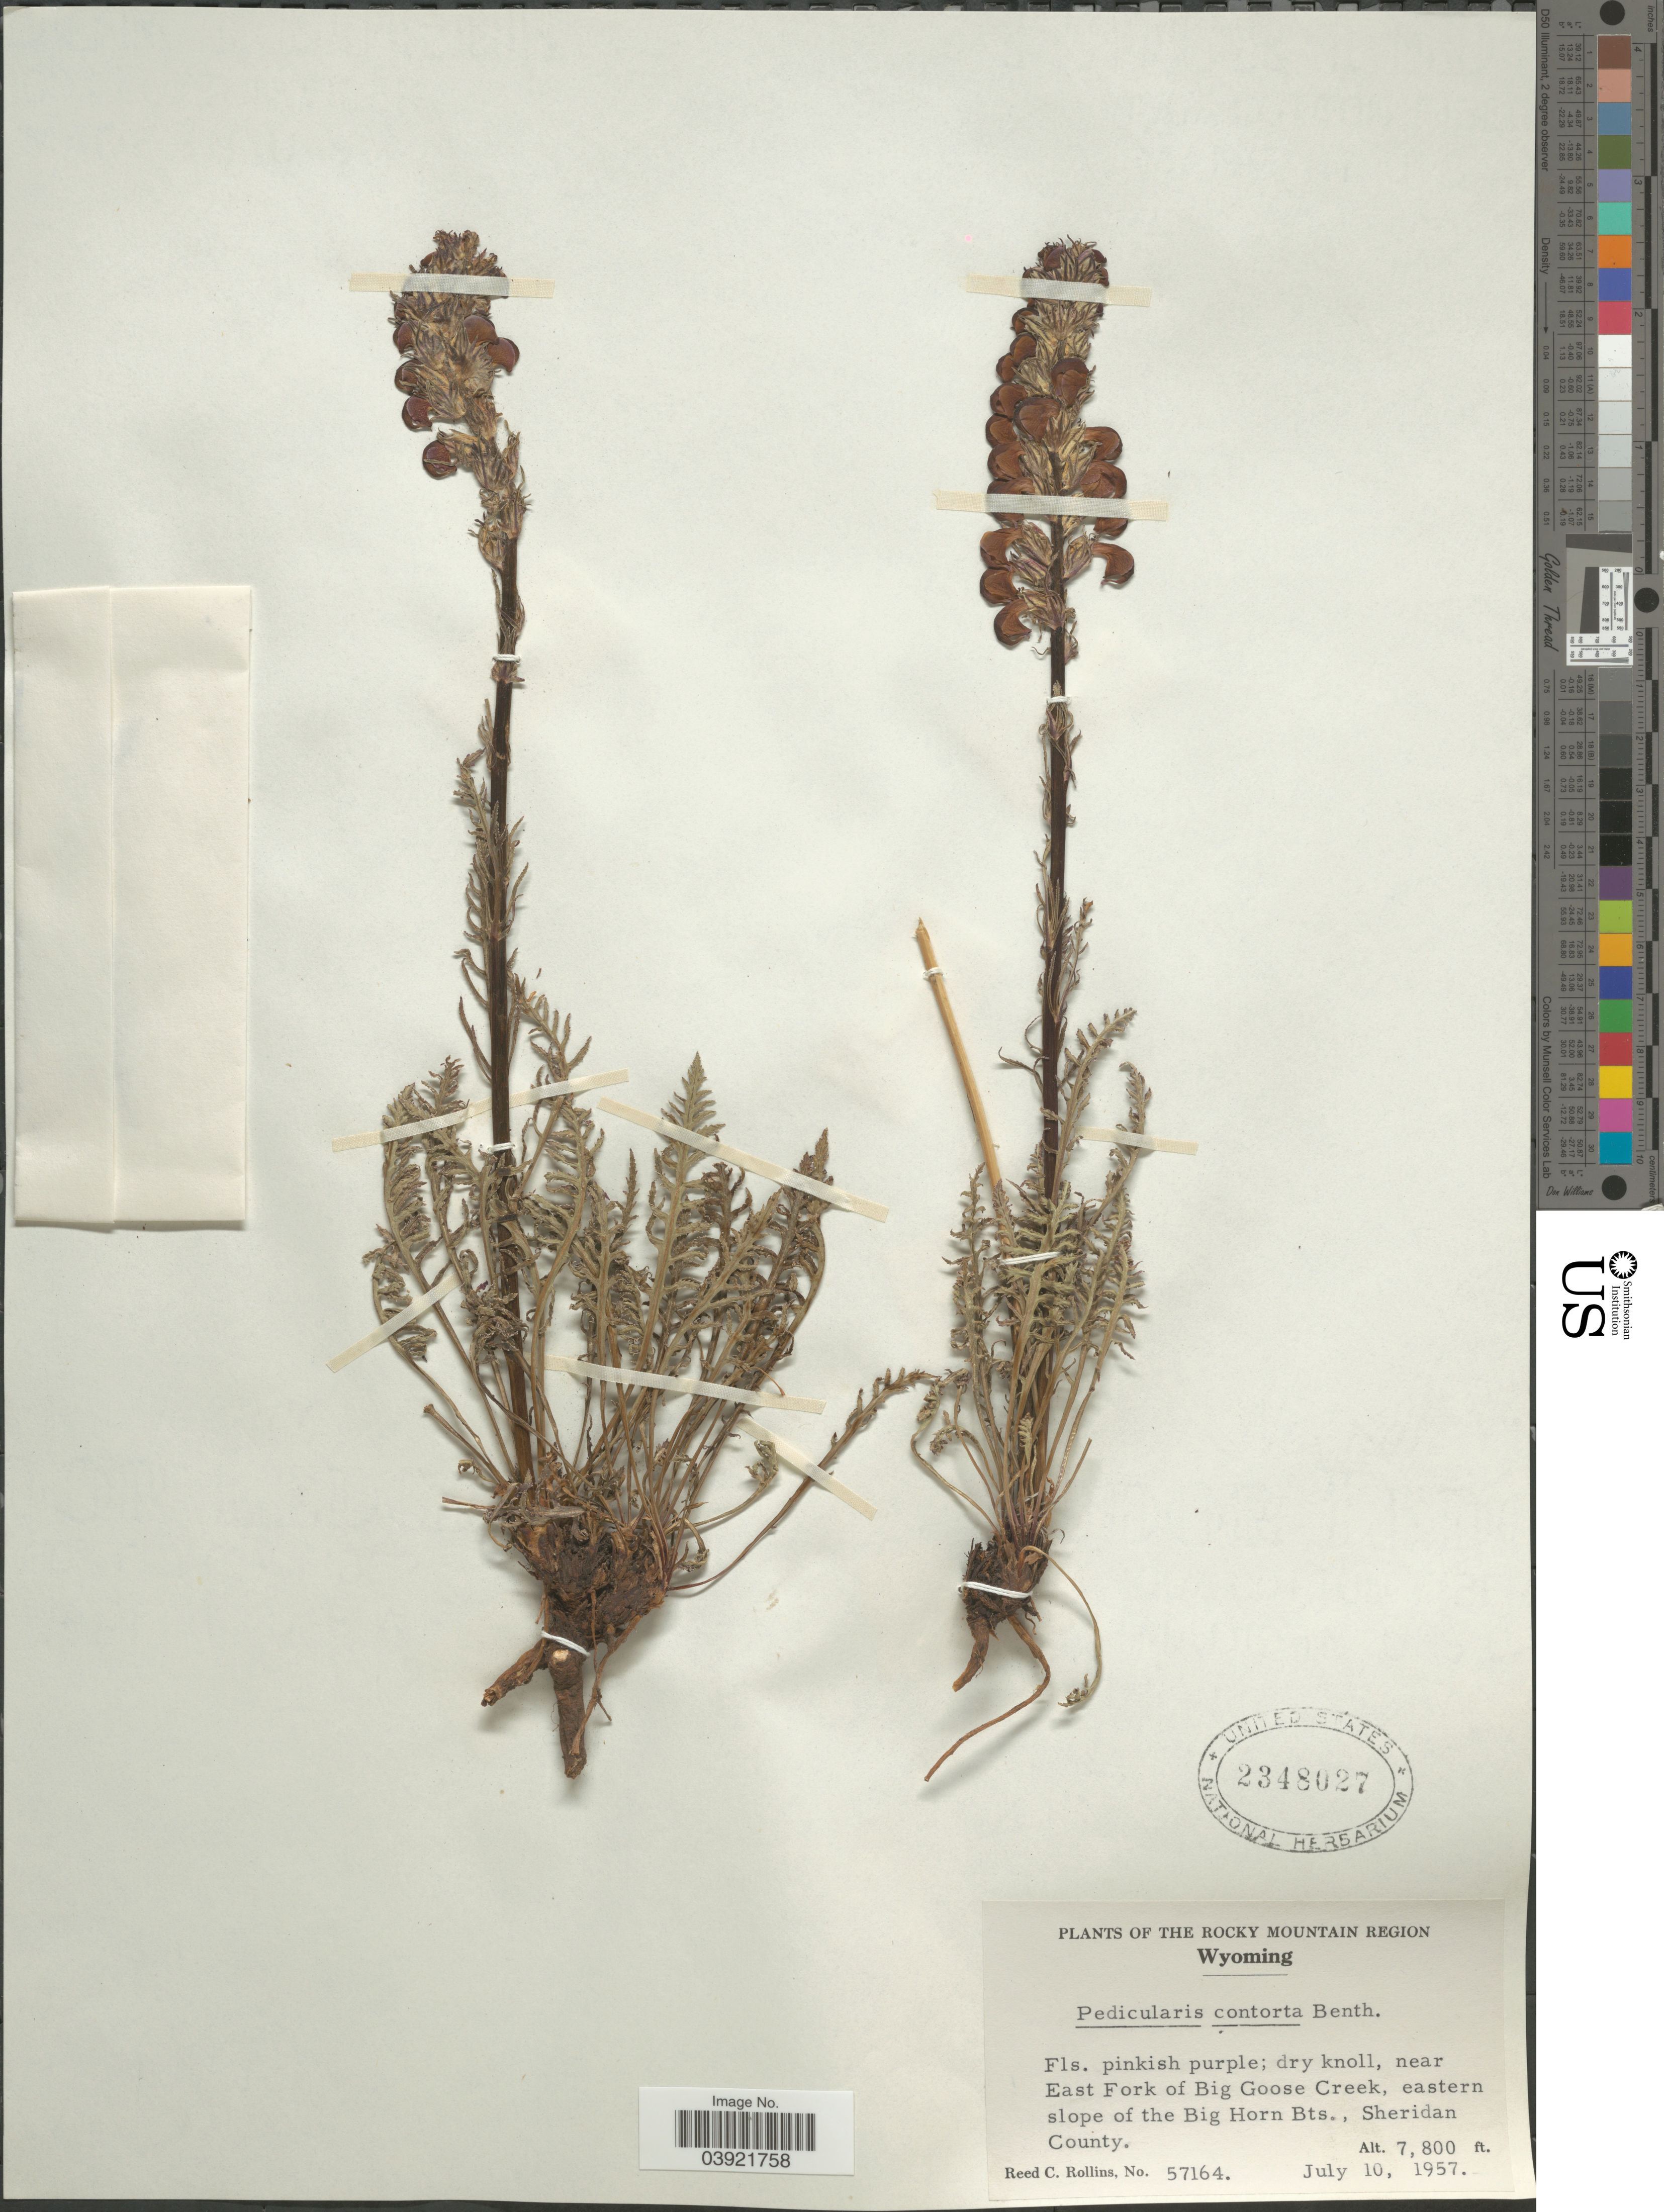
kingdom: Plantae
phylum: Tracheophyta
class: Magnoliopsida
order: Lamiales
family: Orobanchaceae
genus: Pedicularis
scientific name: Pedicularis contorta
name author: Benth.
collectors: R. C. Rollins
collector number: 57164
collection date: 1957-07-10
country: United States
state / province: Wyoming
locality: The Rocky Mountain Region. Near East Fork of Big Goose Creek, eastern slope of the Big Horn Bts., Sheridan County.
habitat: dry knoll, near creek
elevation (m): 2377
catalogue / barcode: US 2348027